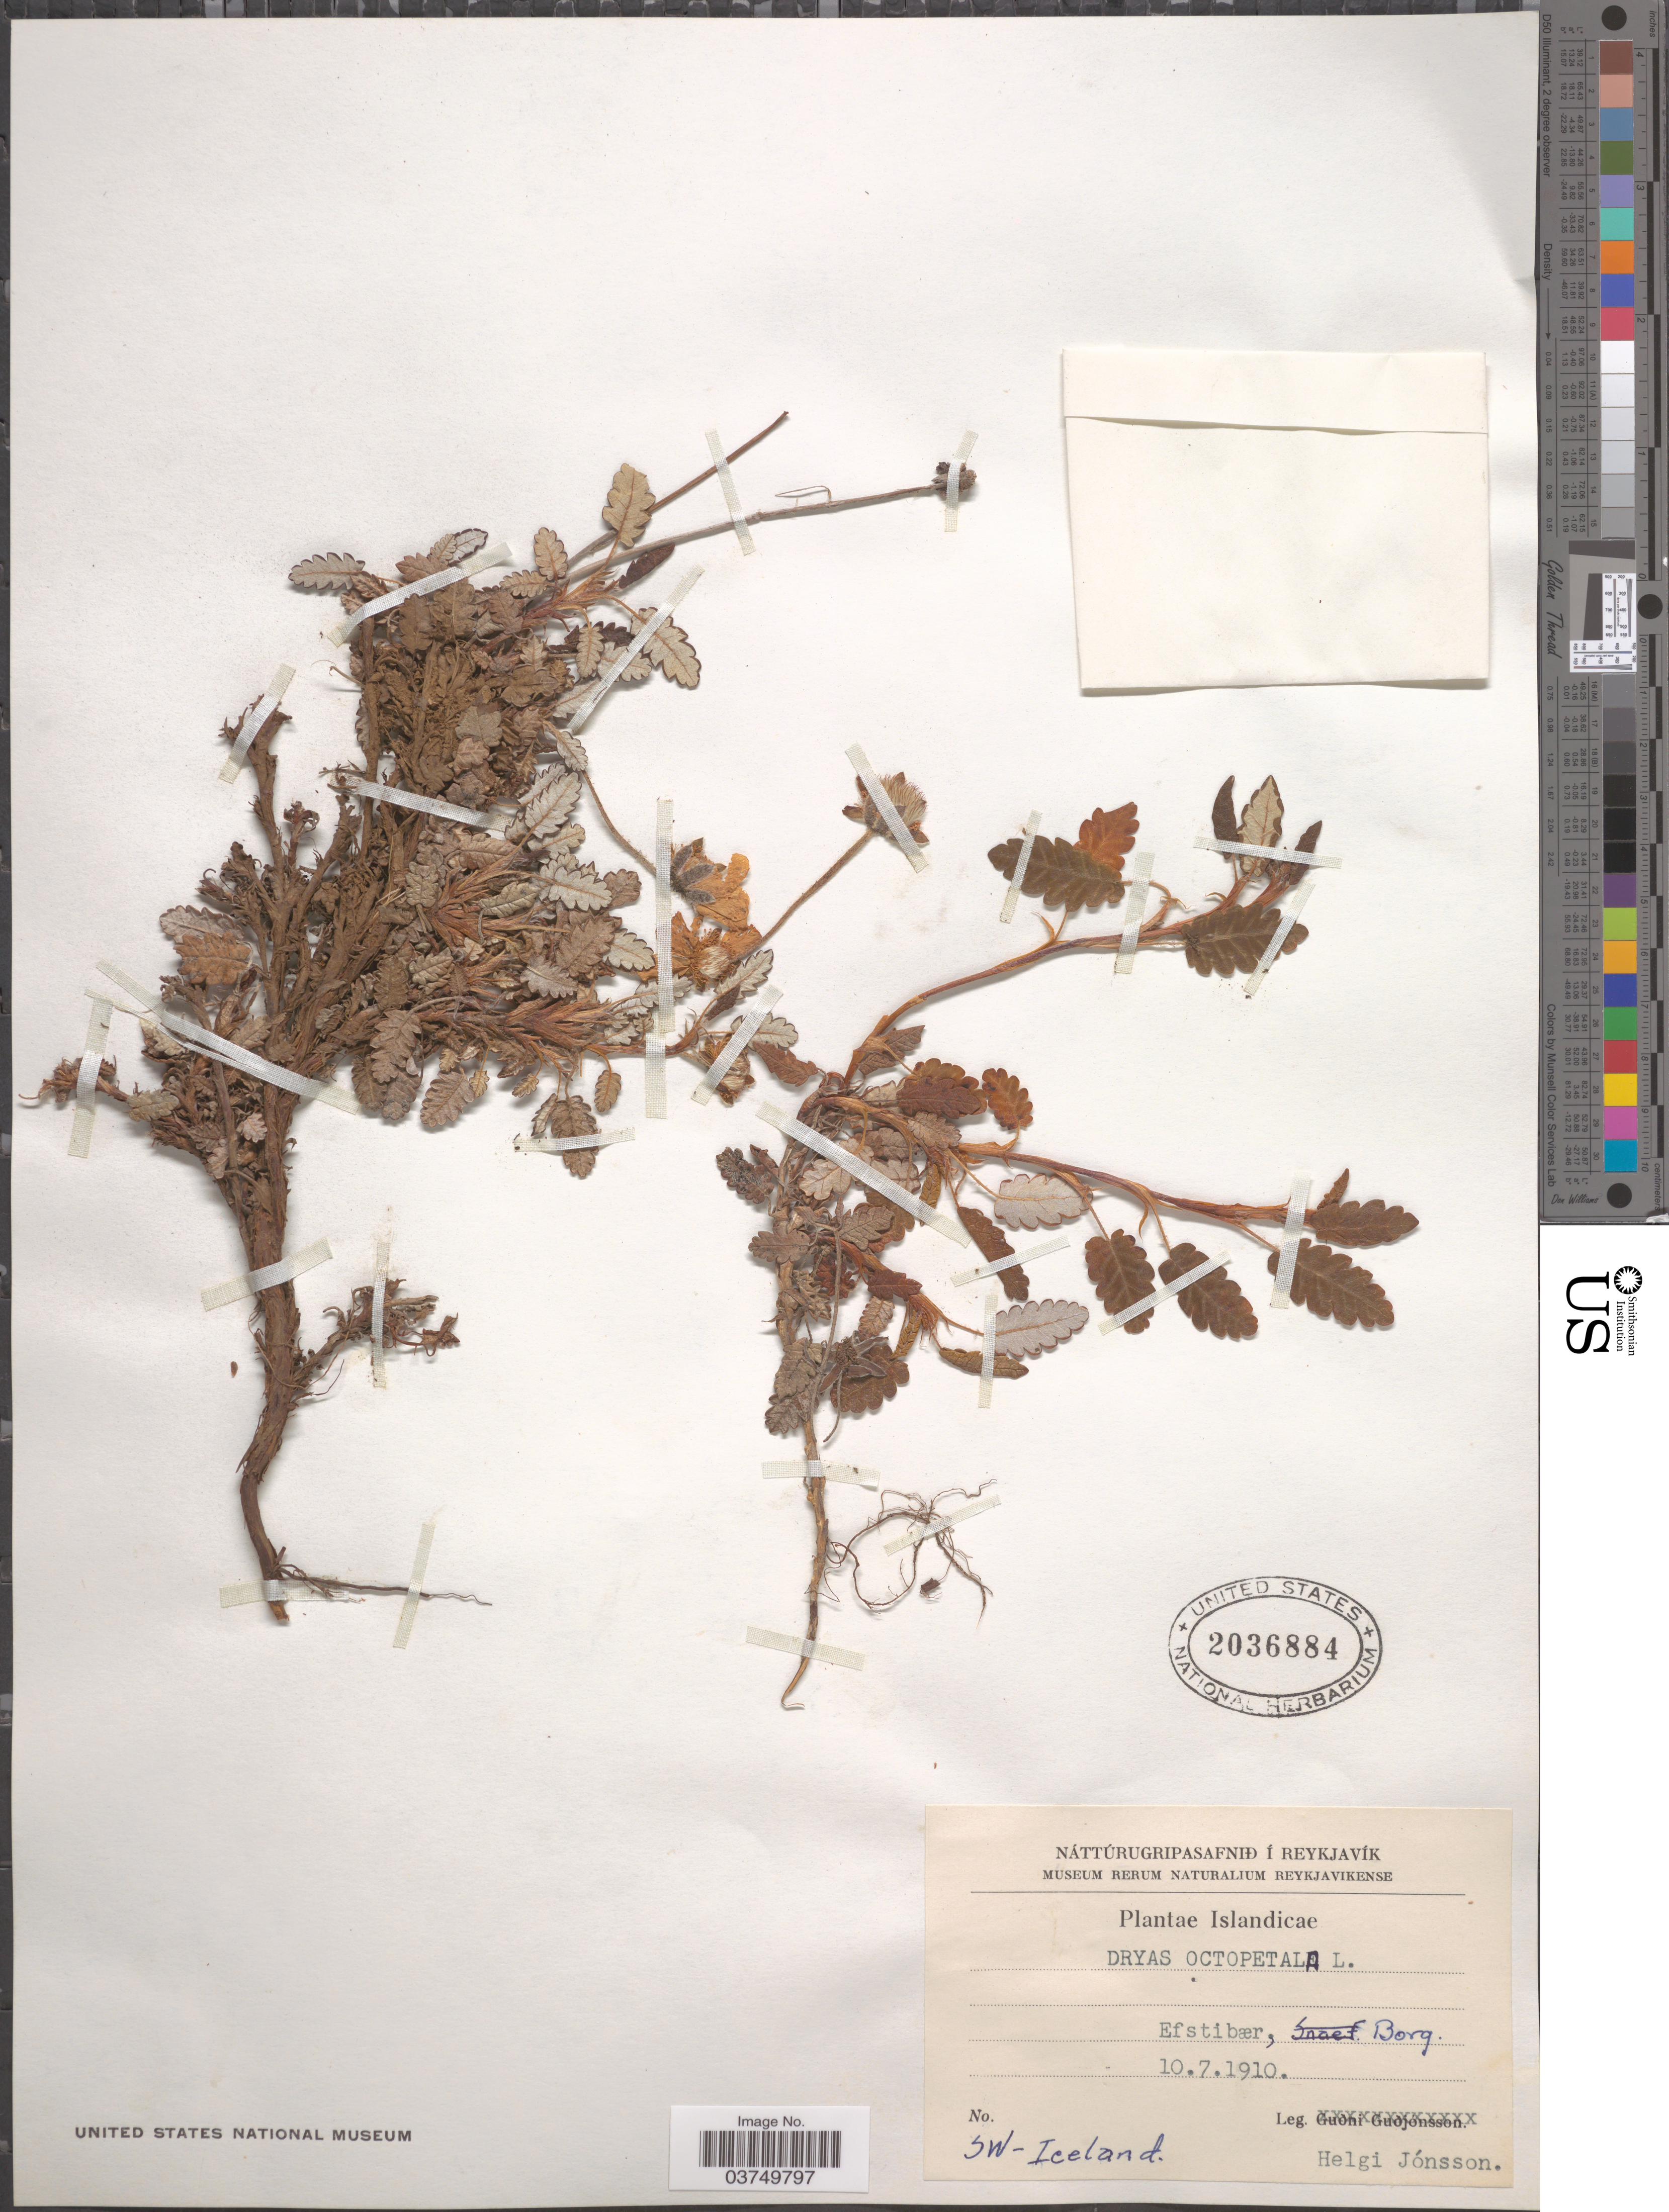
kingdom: Plantae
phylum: Tracheophyta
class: Magnoliopsida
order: Rosales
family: Rosaceae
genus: Dryas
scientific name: Dryas octopetala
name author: L.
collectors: H. Jónsson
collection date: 1910-07-10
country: Iceland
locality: Islandicae. Efstibar, Borg. SW-Iceland.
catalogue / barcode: US 2036884